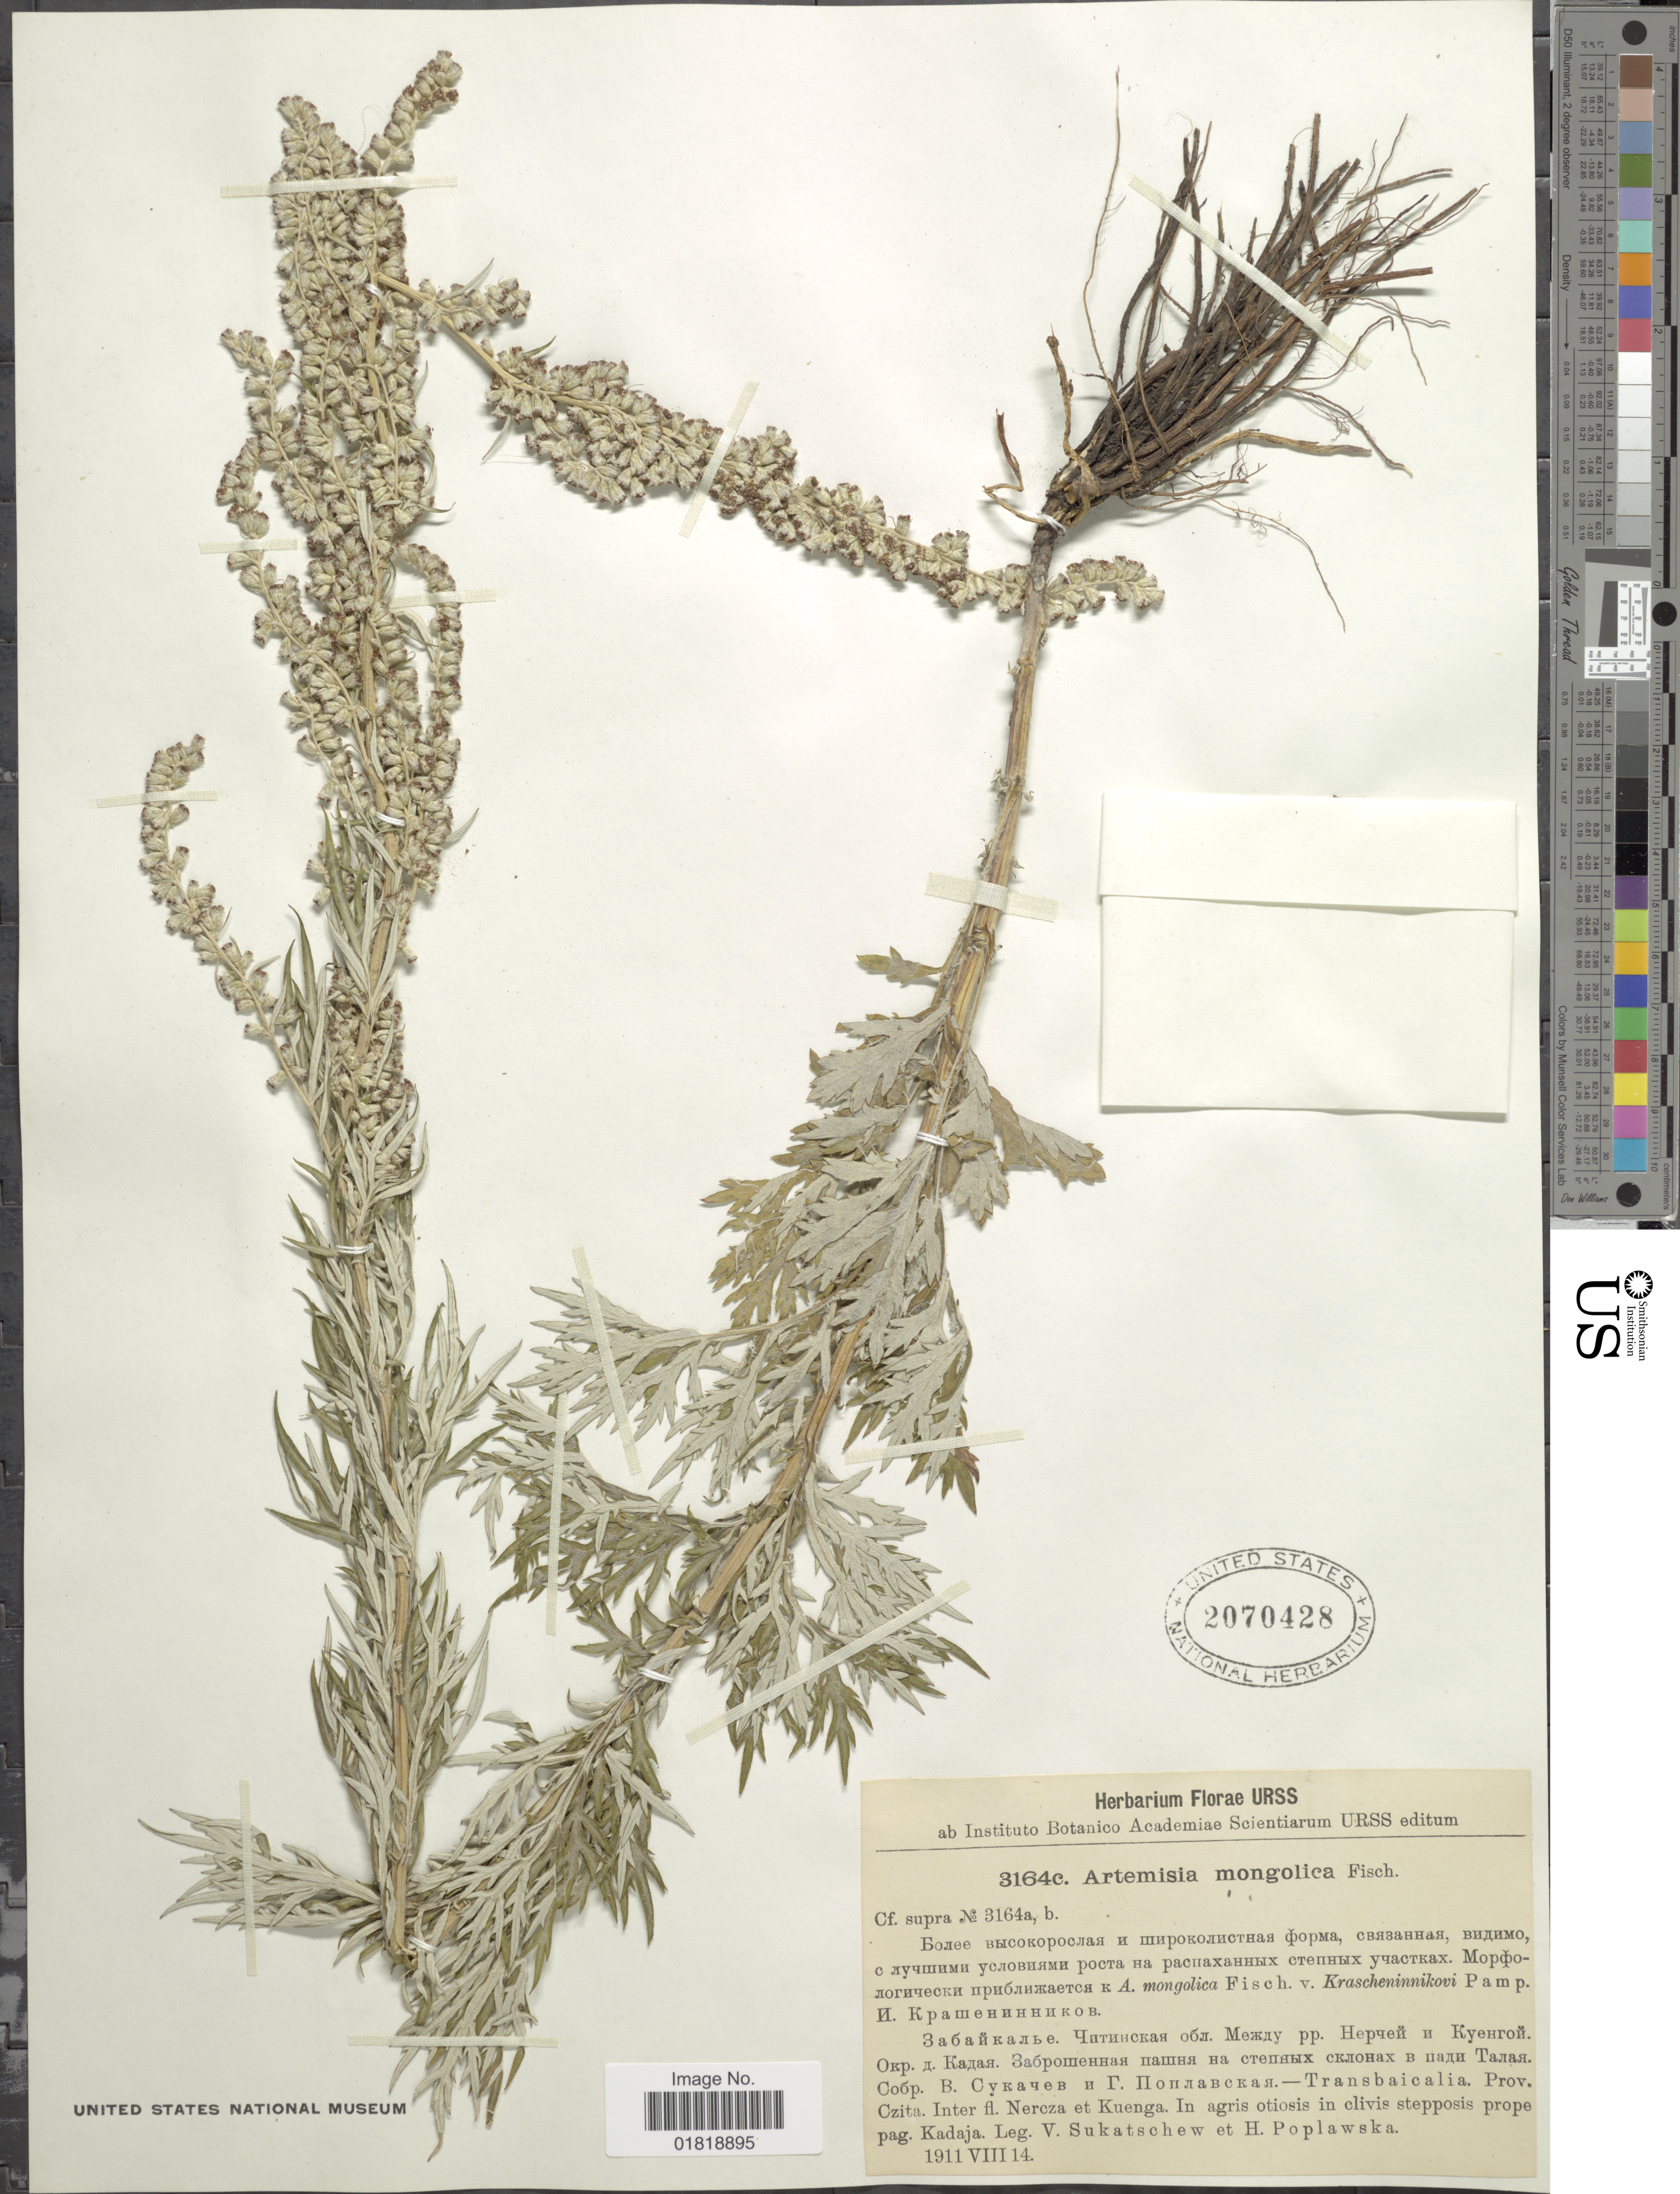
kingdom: Plantae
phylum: Tracheophyta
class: Magnoliopsida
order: Asterales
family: Asteraceae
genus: Artemisia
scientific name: Artemisia mongolica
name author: Fisch.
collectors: V. Sukatschew & H. Poplawska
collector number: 3164c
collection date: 1911-08-14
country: Russian Federation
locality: Transbaicalia, prov. Czita, inter fl. Nercza et Kuenga, in agris otiosis in clivis stepposis prope pag. Kadaja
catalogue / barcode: US 2070428